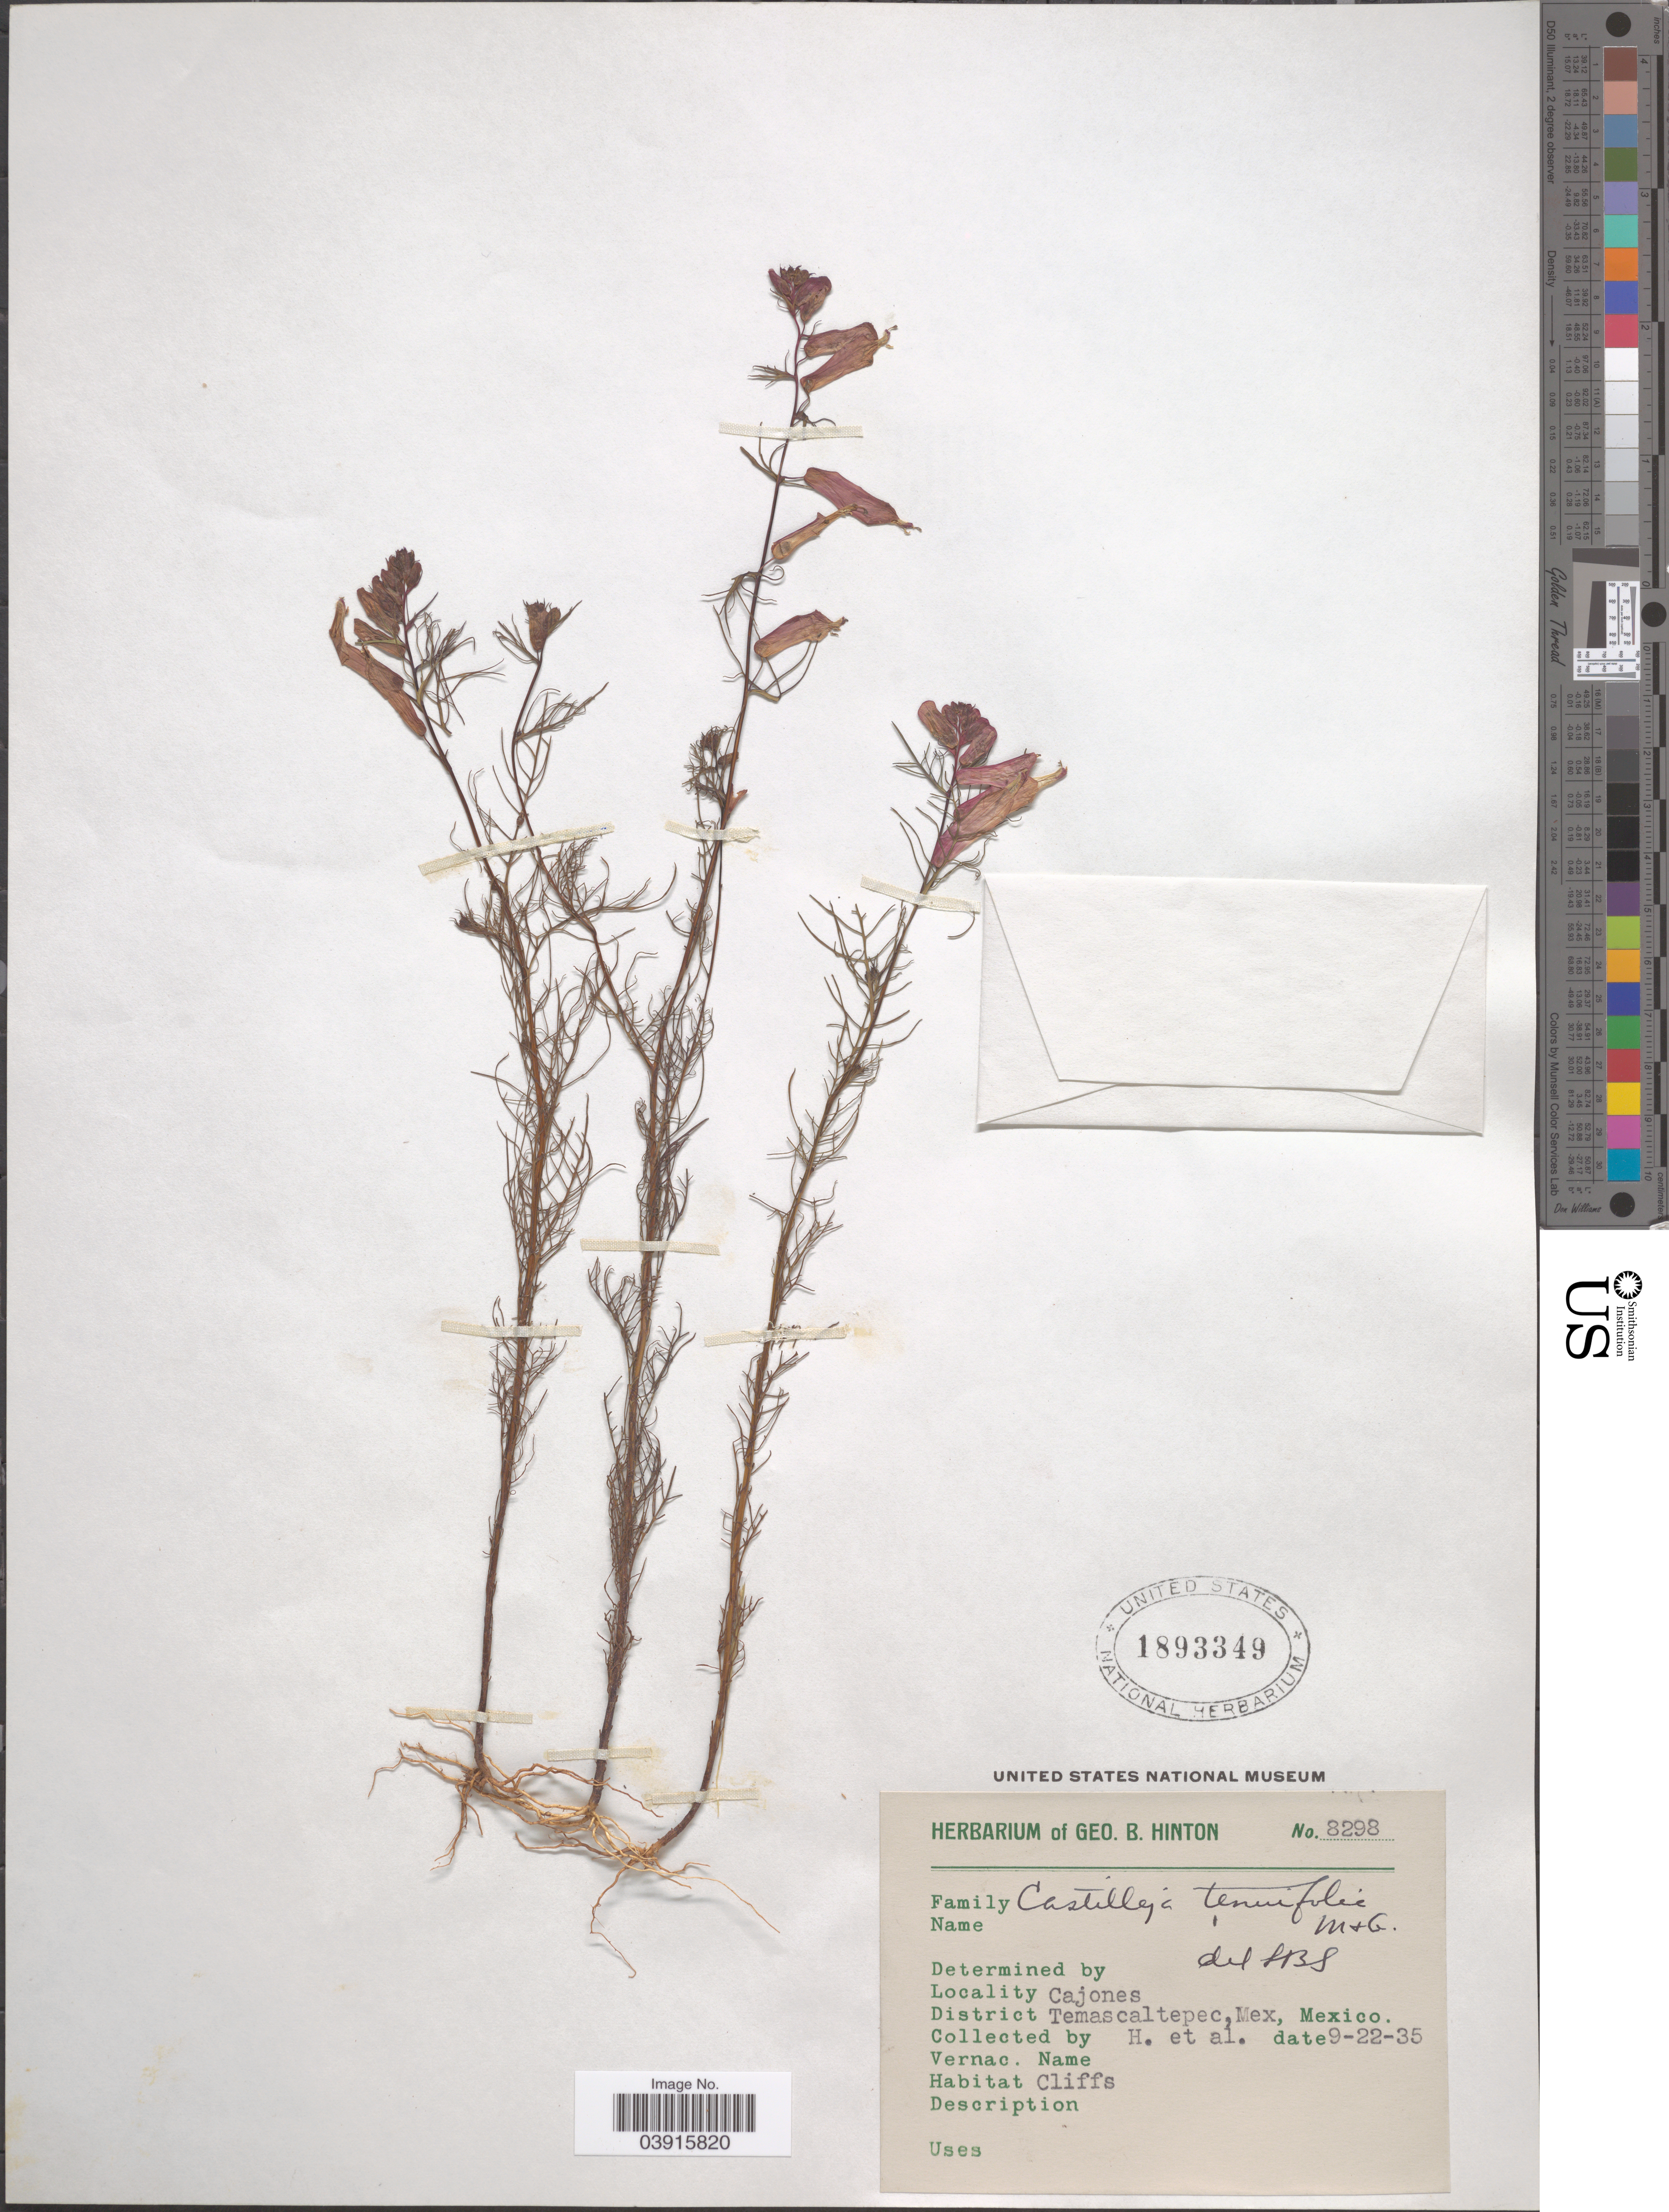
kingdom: Plantae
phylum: Tracheophyta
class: Magnoliopsida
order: Lamiales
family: Orobanchaceae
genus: Castilleja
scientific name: Castilleja tenuiflora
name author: Benth.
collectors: G. B. Hinton & et al.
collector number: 8298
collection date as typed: Transcribed d/m/y: 22/9/35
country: Mexico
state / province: México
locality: Cajones. District Temascaltepec.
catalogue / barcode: US 1893349